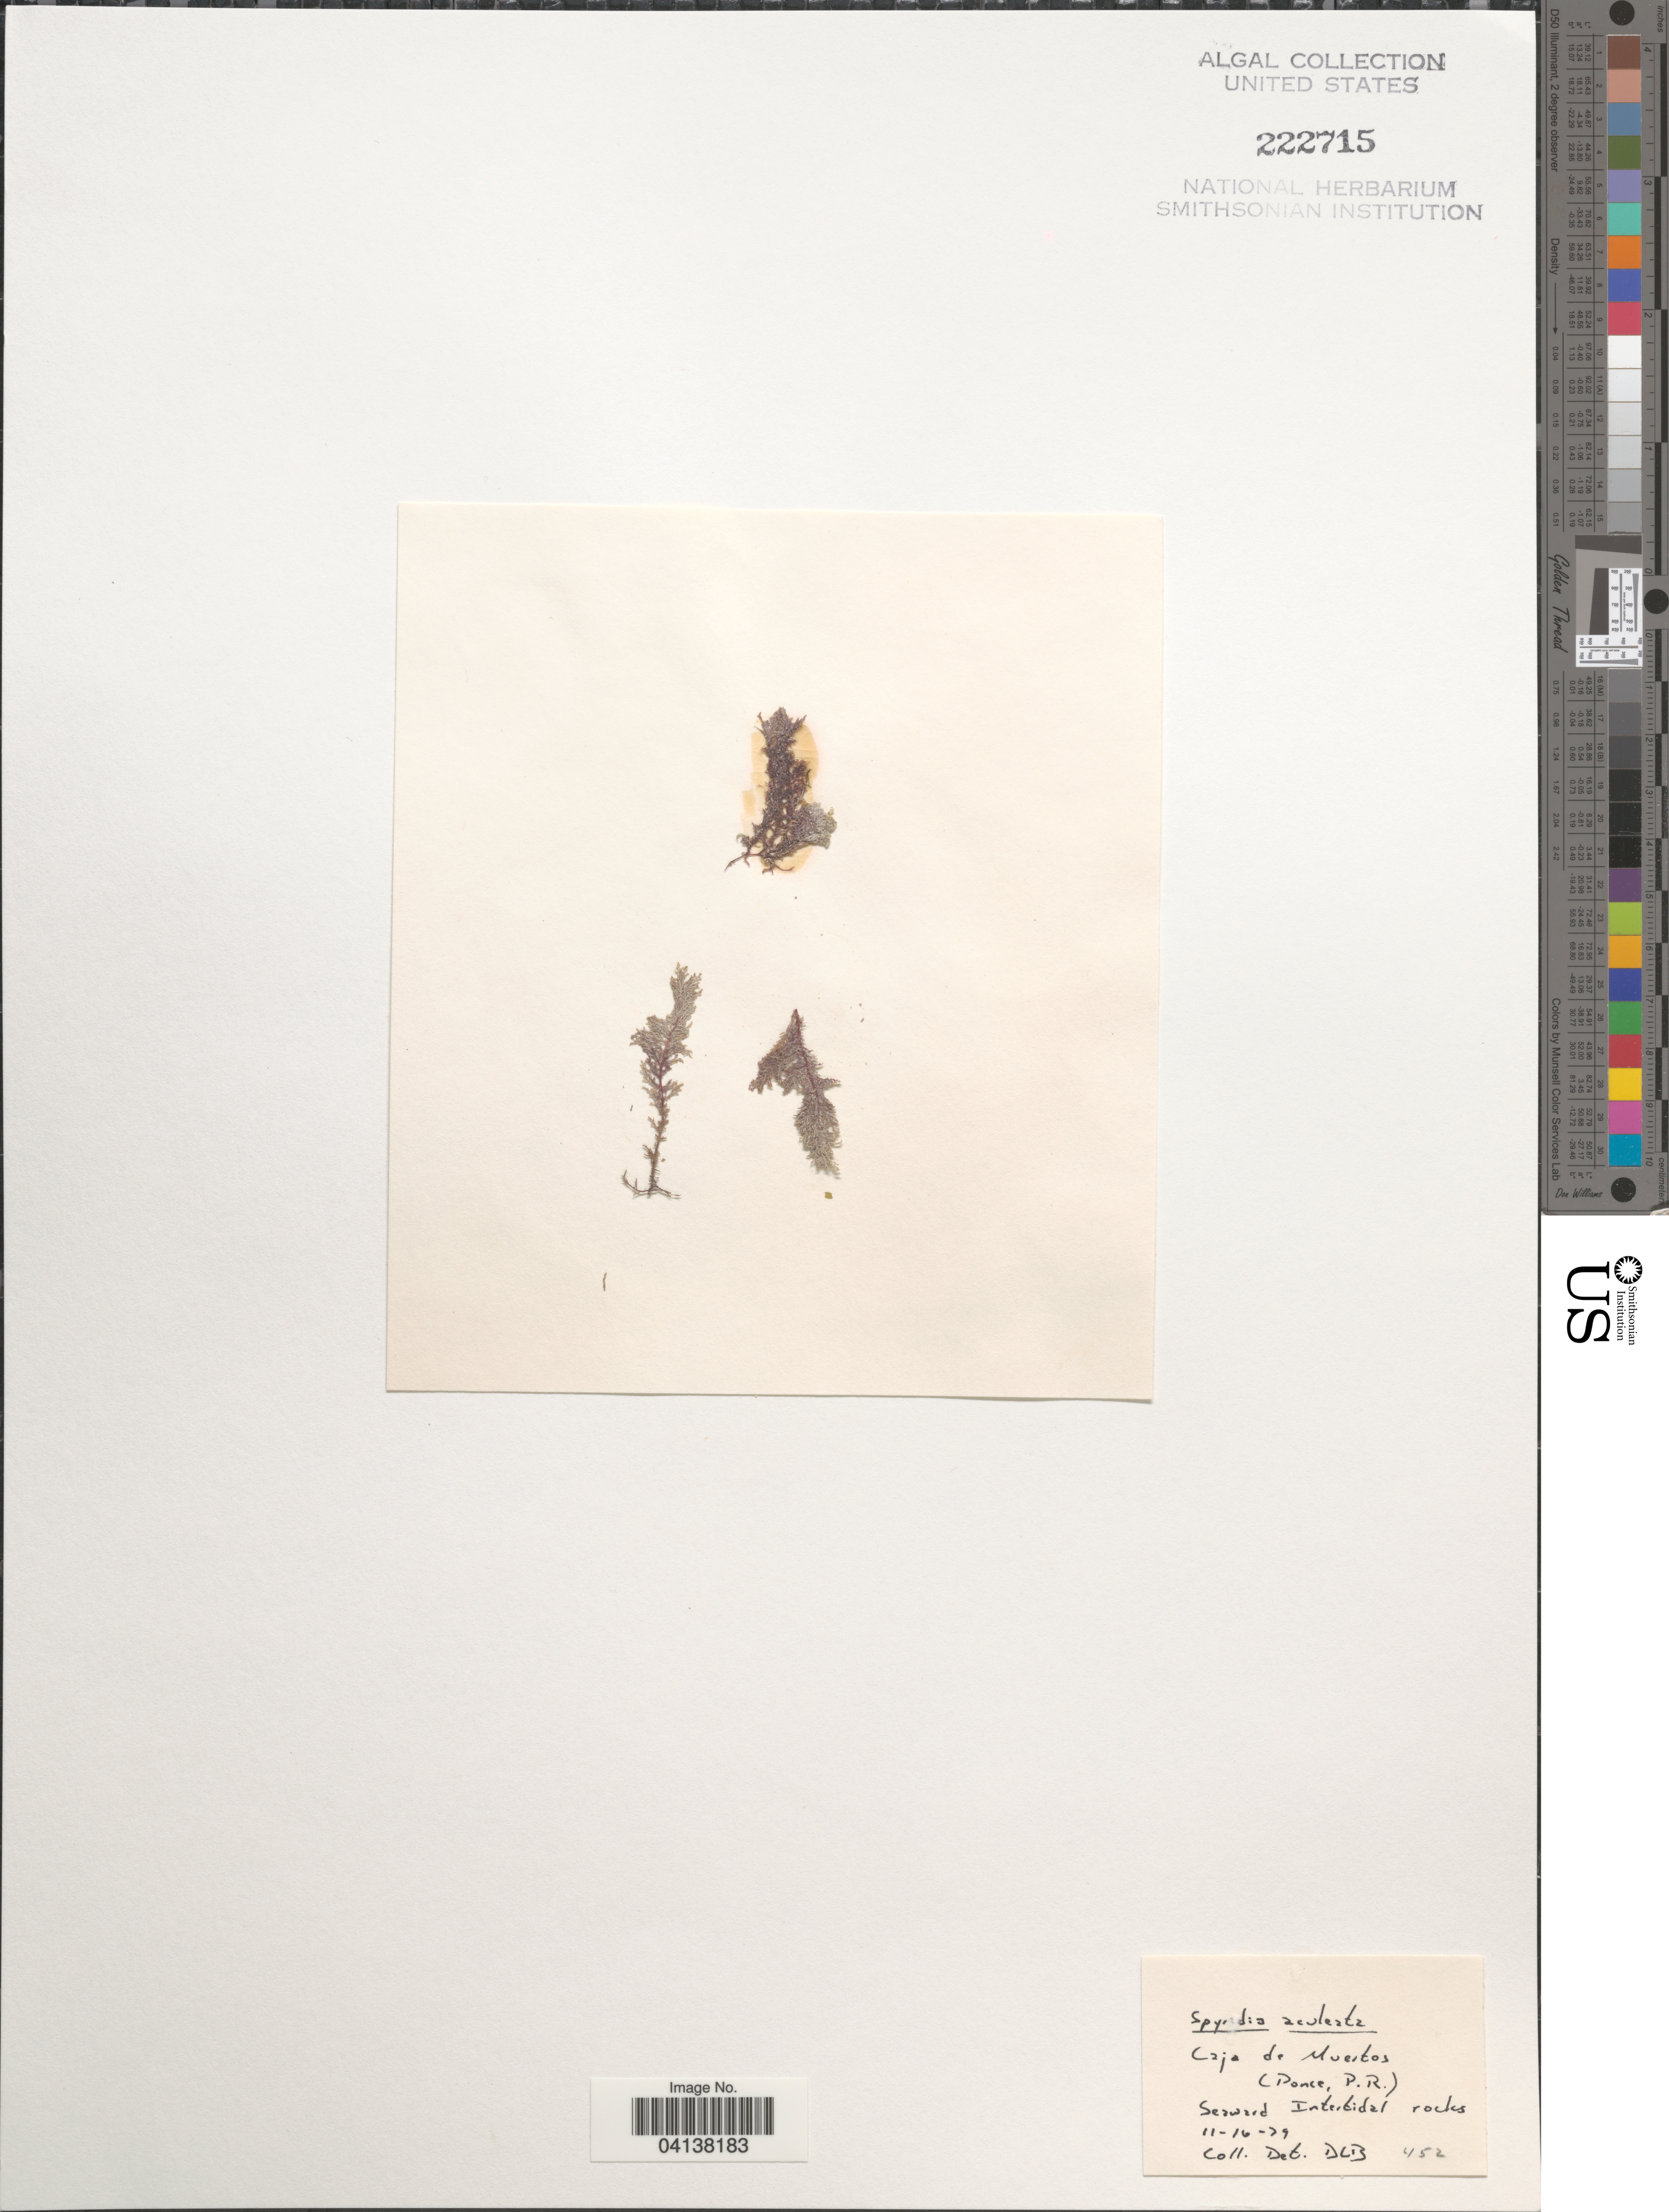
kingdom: Plantae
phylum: Rhodophyta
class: Florideophyceae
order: Ceramiales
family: Spyridiaceae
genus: Spyridia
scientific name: Spyridia aculeata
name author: (C. Agardh ex Decne.) Kütz.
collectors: D. L. B.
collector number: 452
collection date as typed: Transcribed d/m/y: 16/11/79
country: Puerto Rico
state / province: Ponce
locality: Caja de Muertos. Seaward Intertidal rocks.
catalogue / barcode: US 222715